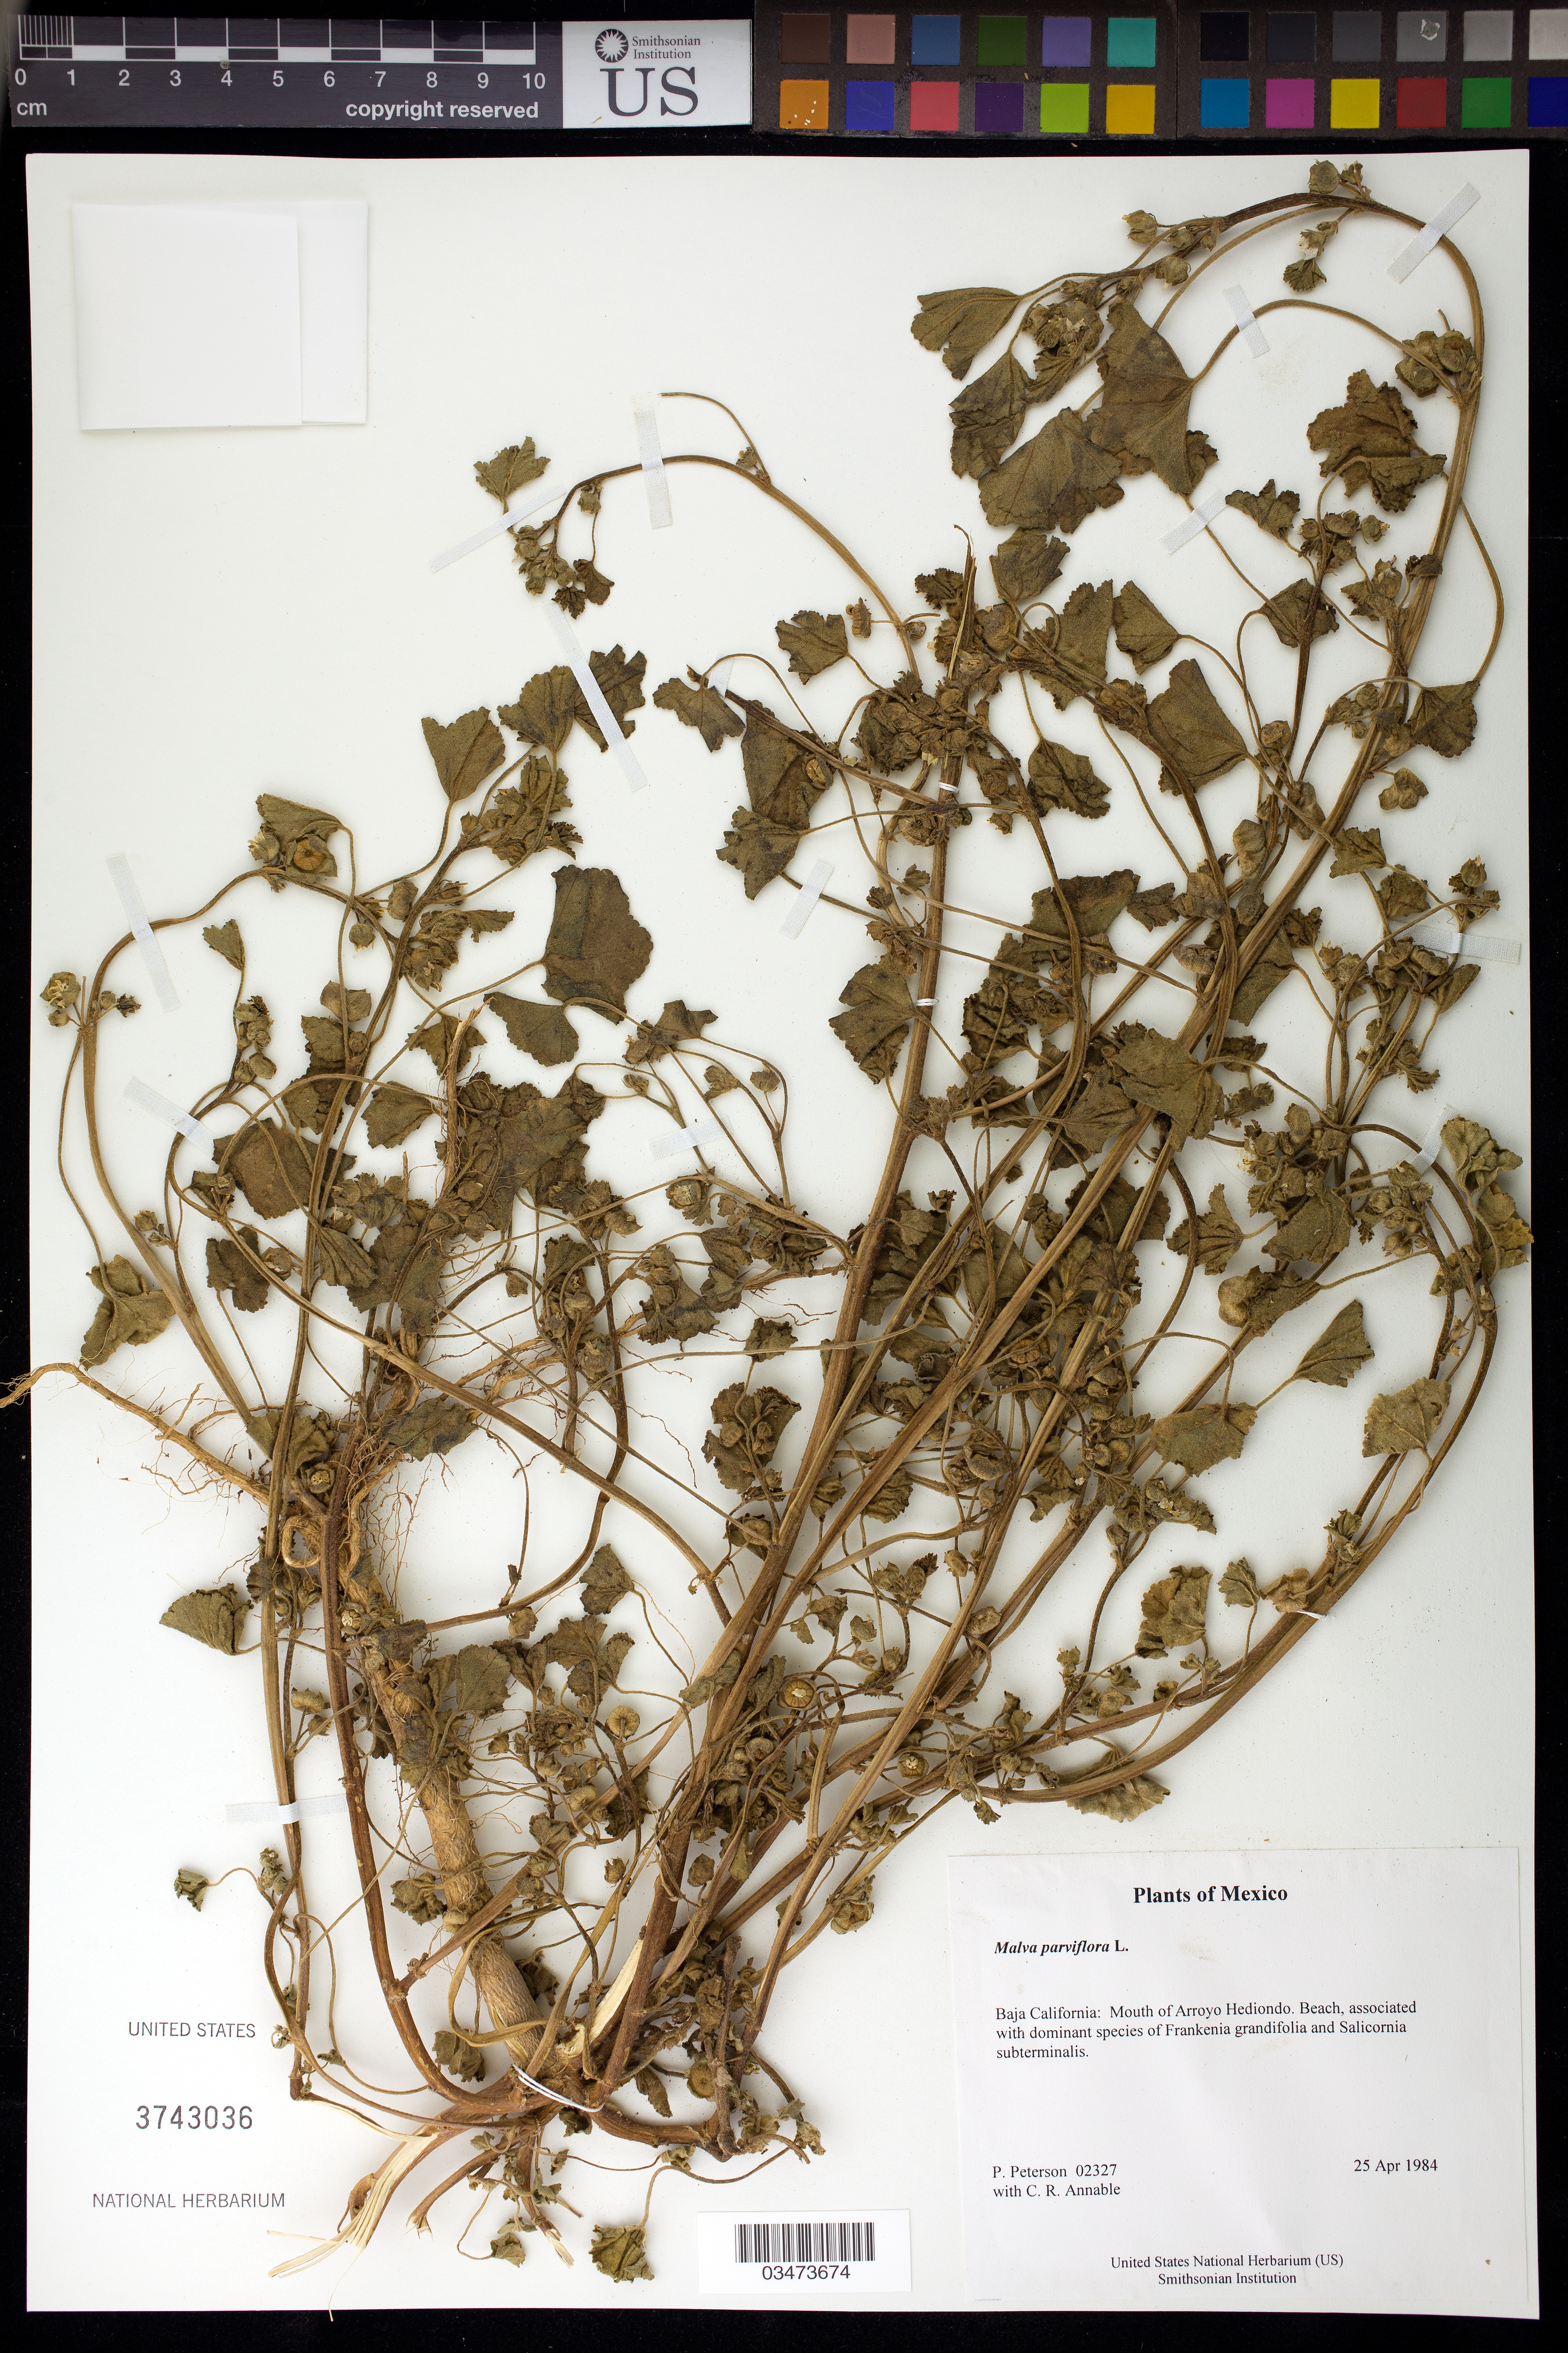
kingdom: Plantae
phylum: Tracheophyta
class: Magnoliopsida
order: Malvales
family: Malvaceae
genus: Malva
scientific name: Malva parviflora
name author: L.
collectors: P. M. Peterson & C. R. Annable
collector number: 02327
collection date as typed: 25 Apr 1984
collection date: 1984-04-25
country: Mexico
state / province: Baja California Norte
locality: Mouth of Arroyo Hediondo.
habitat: Beach, associated with dominant species of Frankenia grandifolia and Salicornia subterminalis.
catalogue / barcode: US 3743036